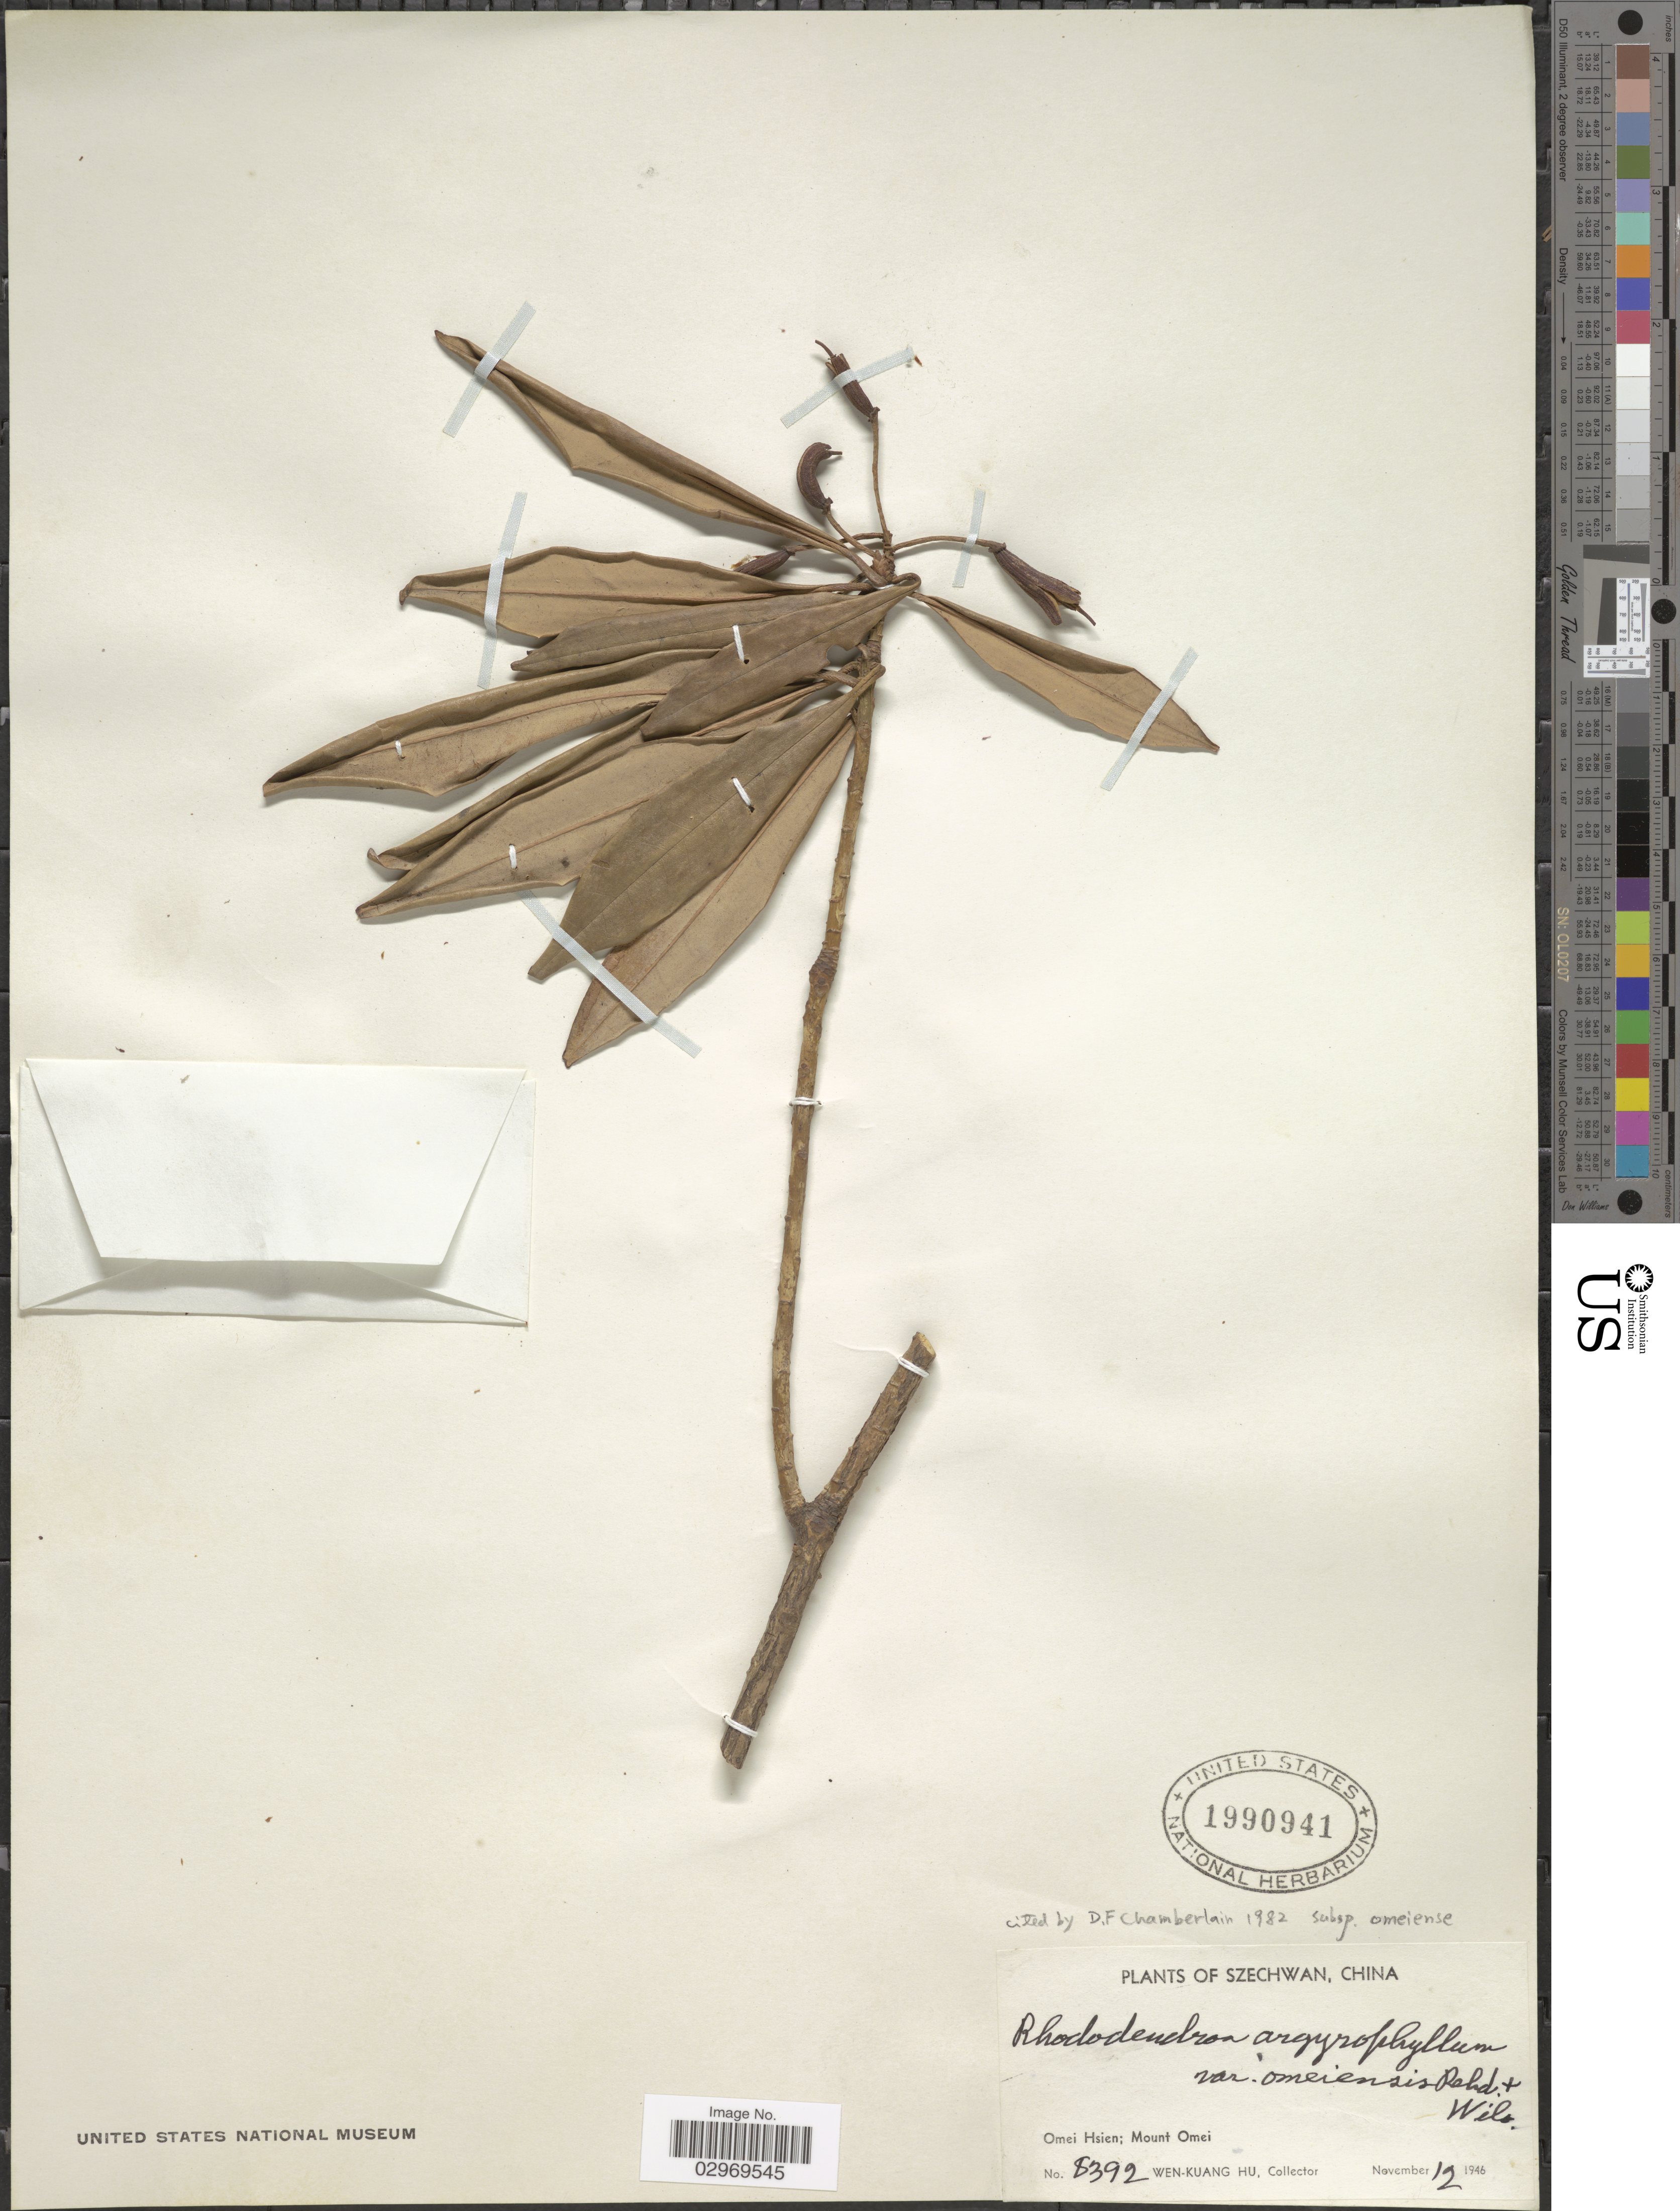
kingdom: Plantae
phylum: Tracheophyta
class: Magnoliopsida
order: Ericales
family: Ericaceae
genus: Rhododendron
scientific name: Rhododendron argyrophyllum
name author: Franch.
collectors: W. K. Hu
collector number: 8392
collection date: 1946-11-12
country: China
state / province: Sichuan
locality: Szechwan, Omei Hsien, Mount Omei.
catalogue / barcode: US 1990941